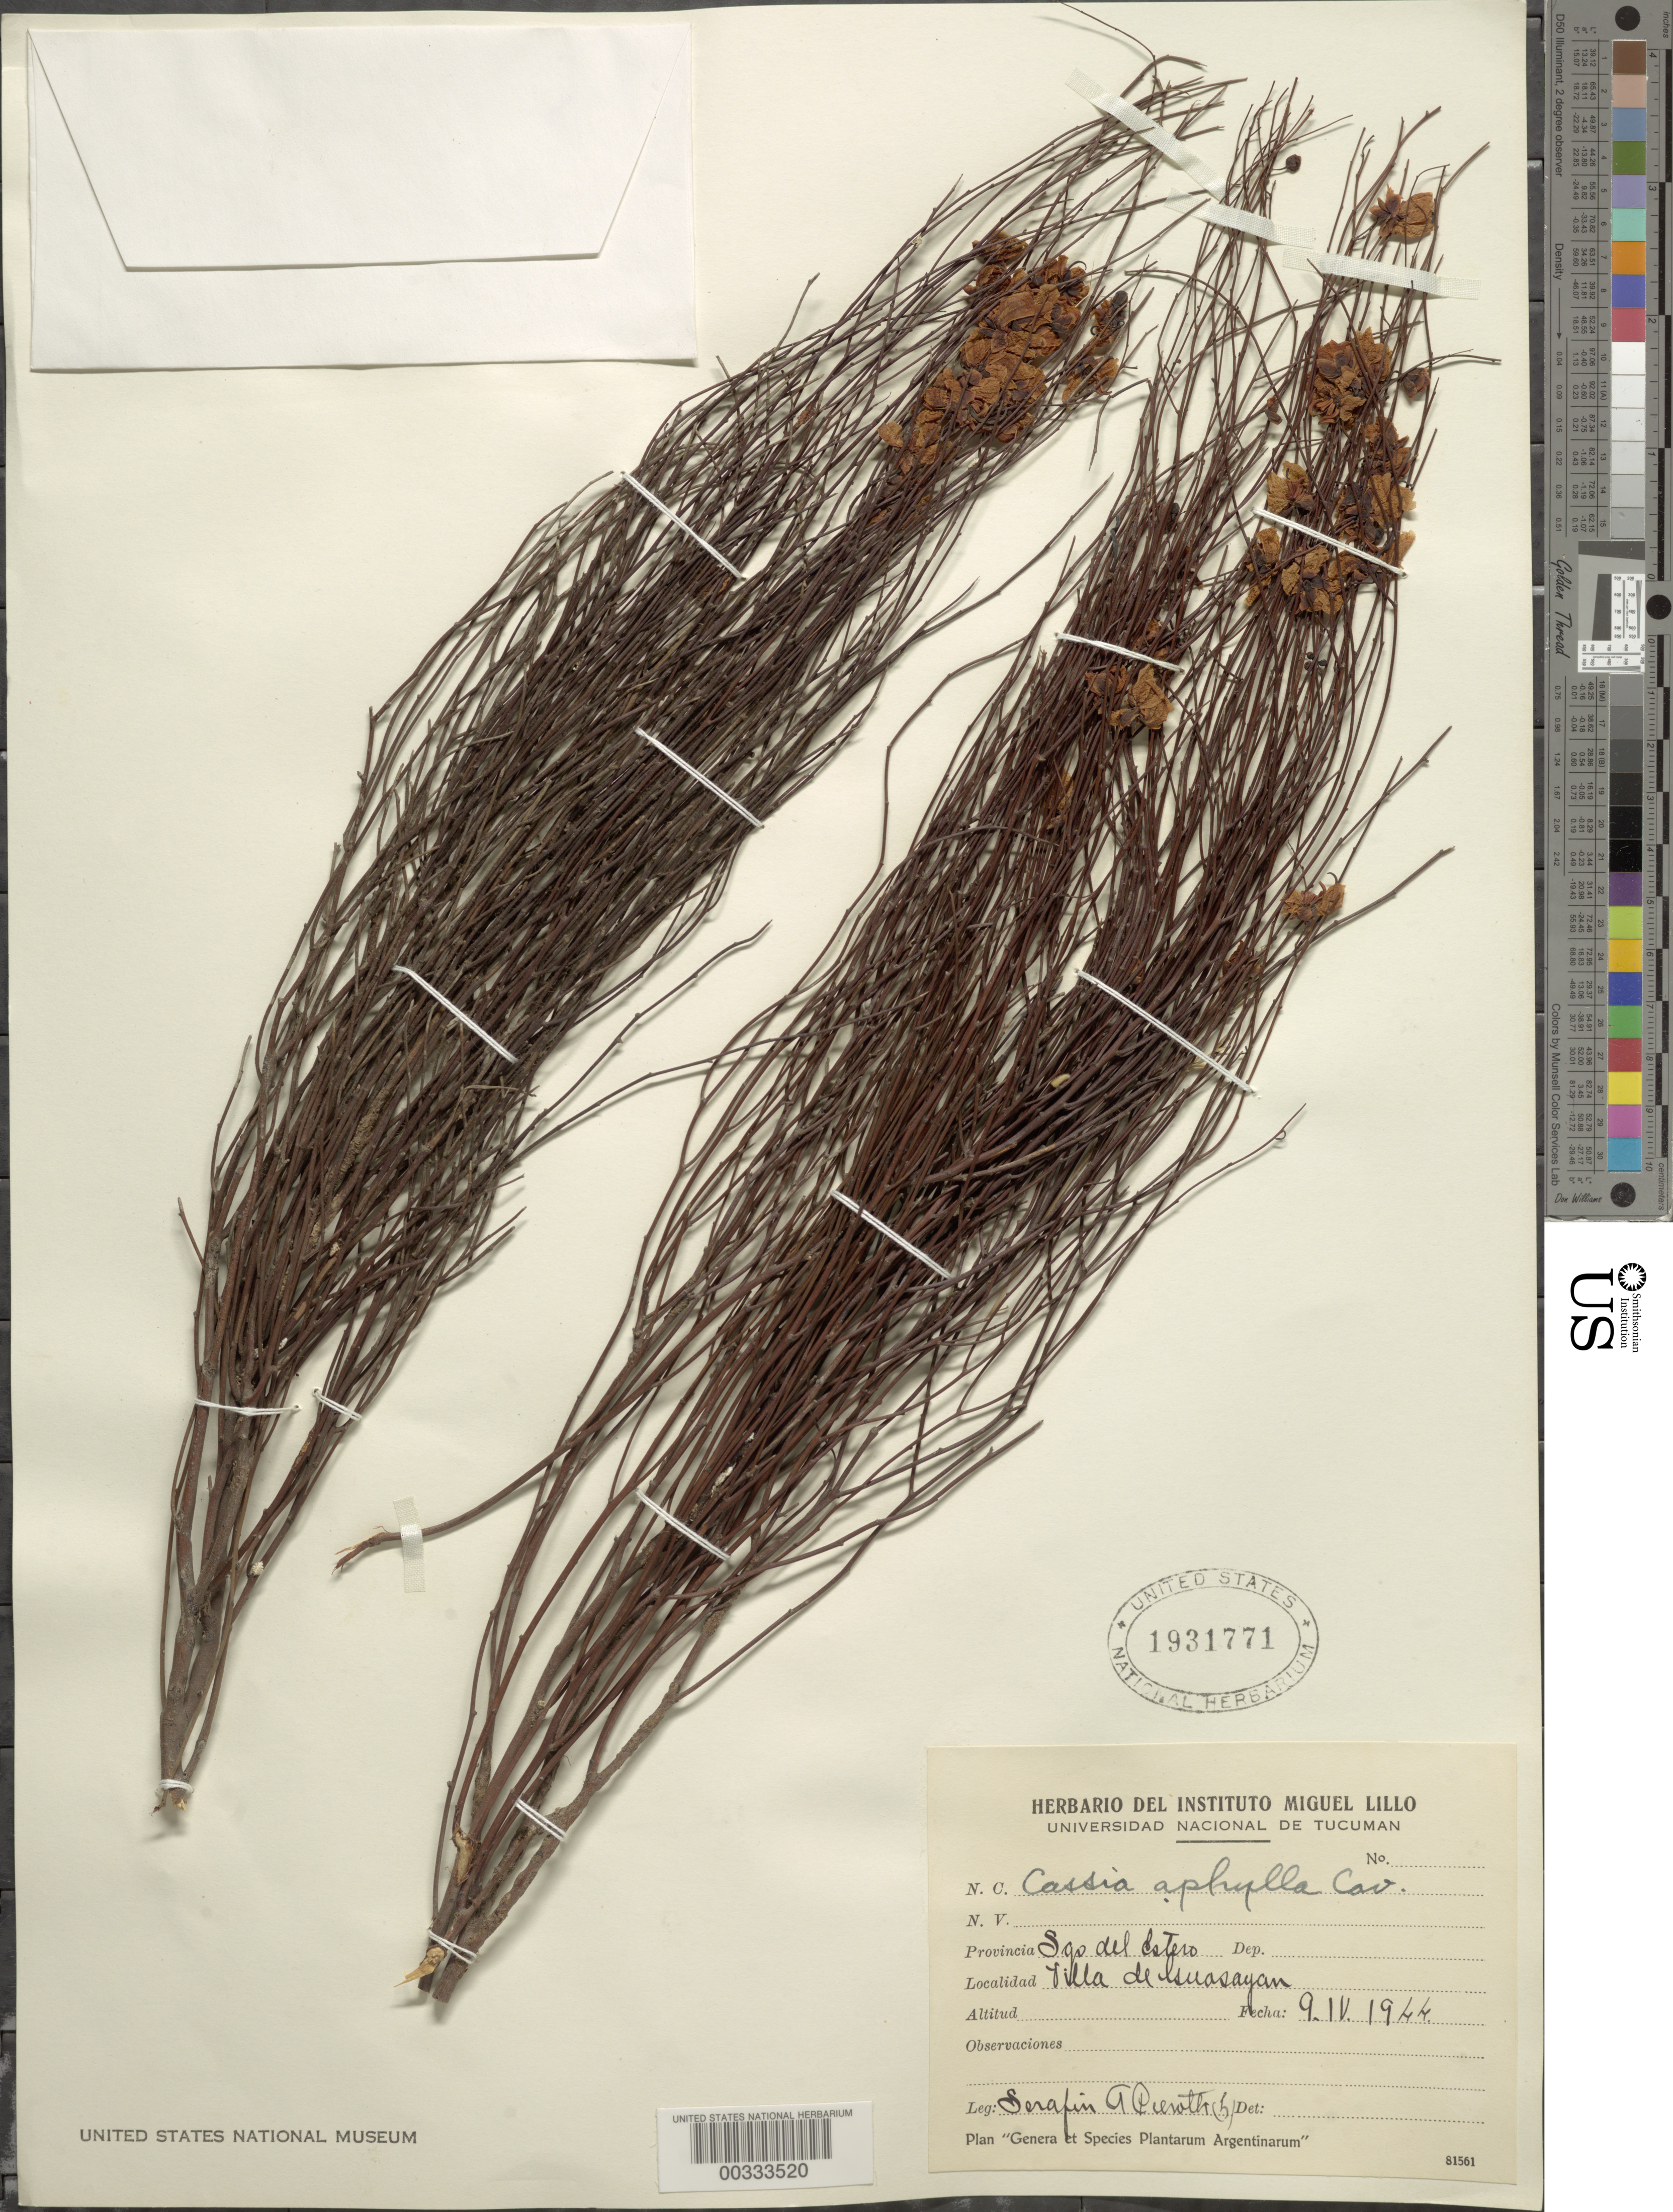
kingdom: Plantae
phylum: Tracheophyta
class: Magnoliopsida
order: Fabales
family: Fabaceae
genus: Senna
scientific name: Senna aphylla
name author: (Cav.) H.S. Irwin & Barneby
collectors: S. A. Pierotti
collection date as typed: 09 Apr 1944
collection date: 1944-04-09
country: Argentina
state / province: Santiago del Estero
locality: Villa de Isuasayan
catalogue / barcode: US 1931771